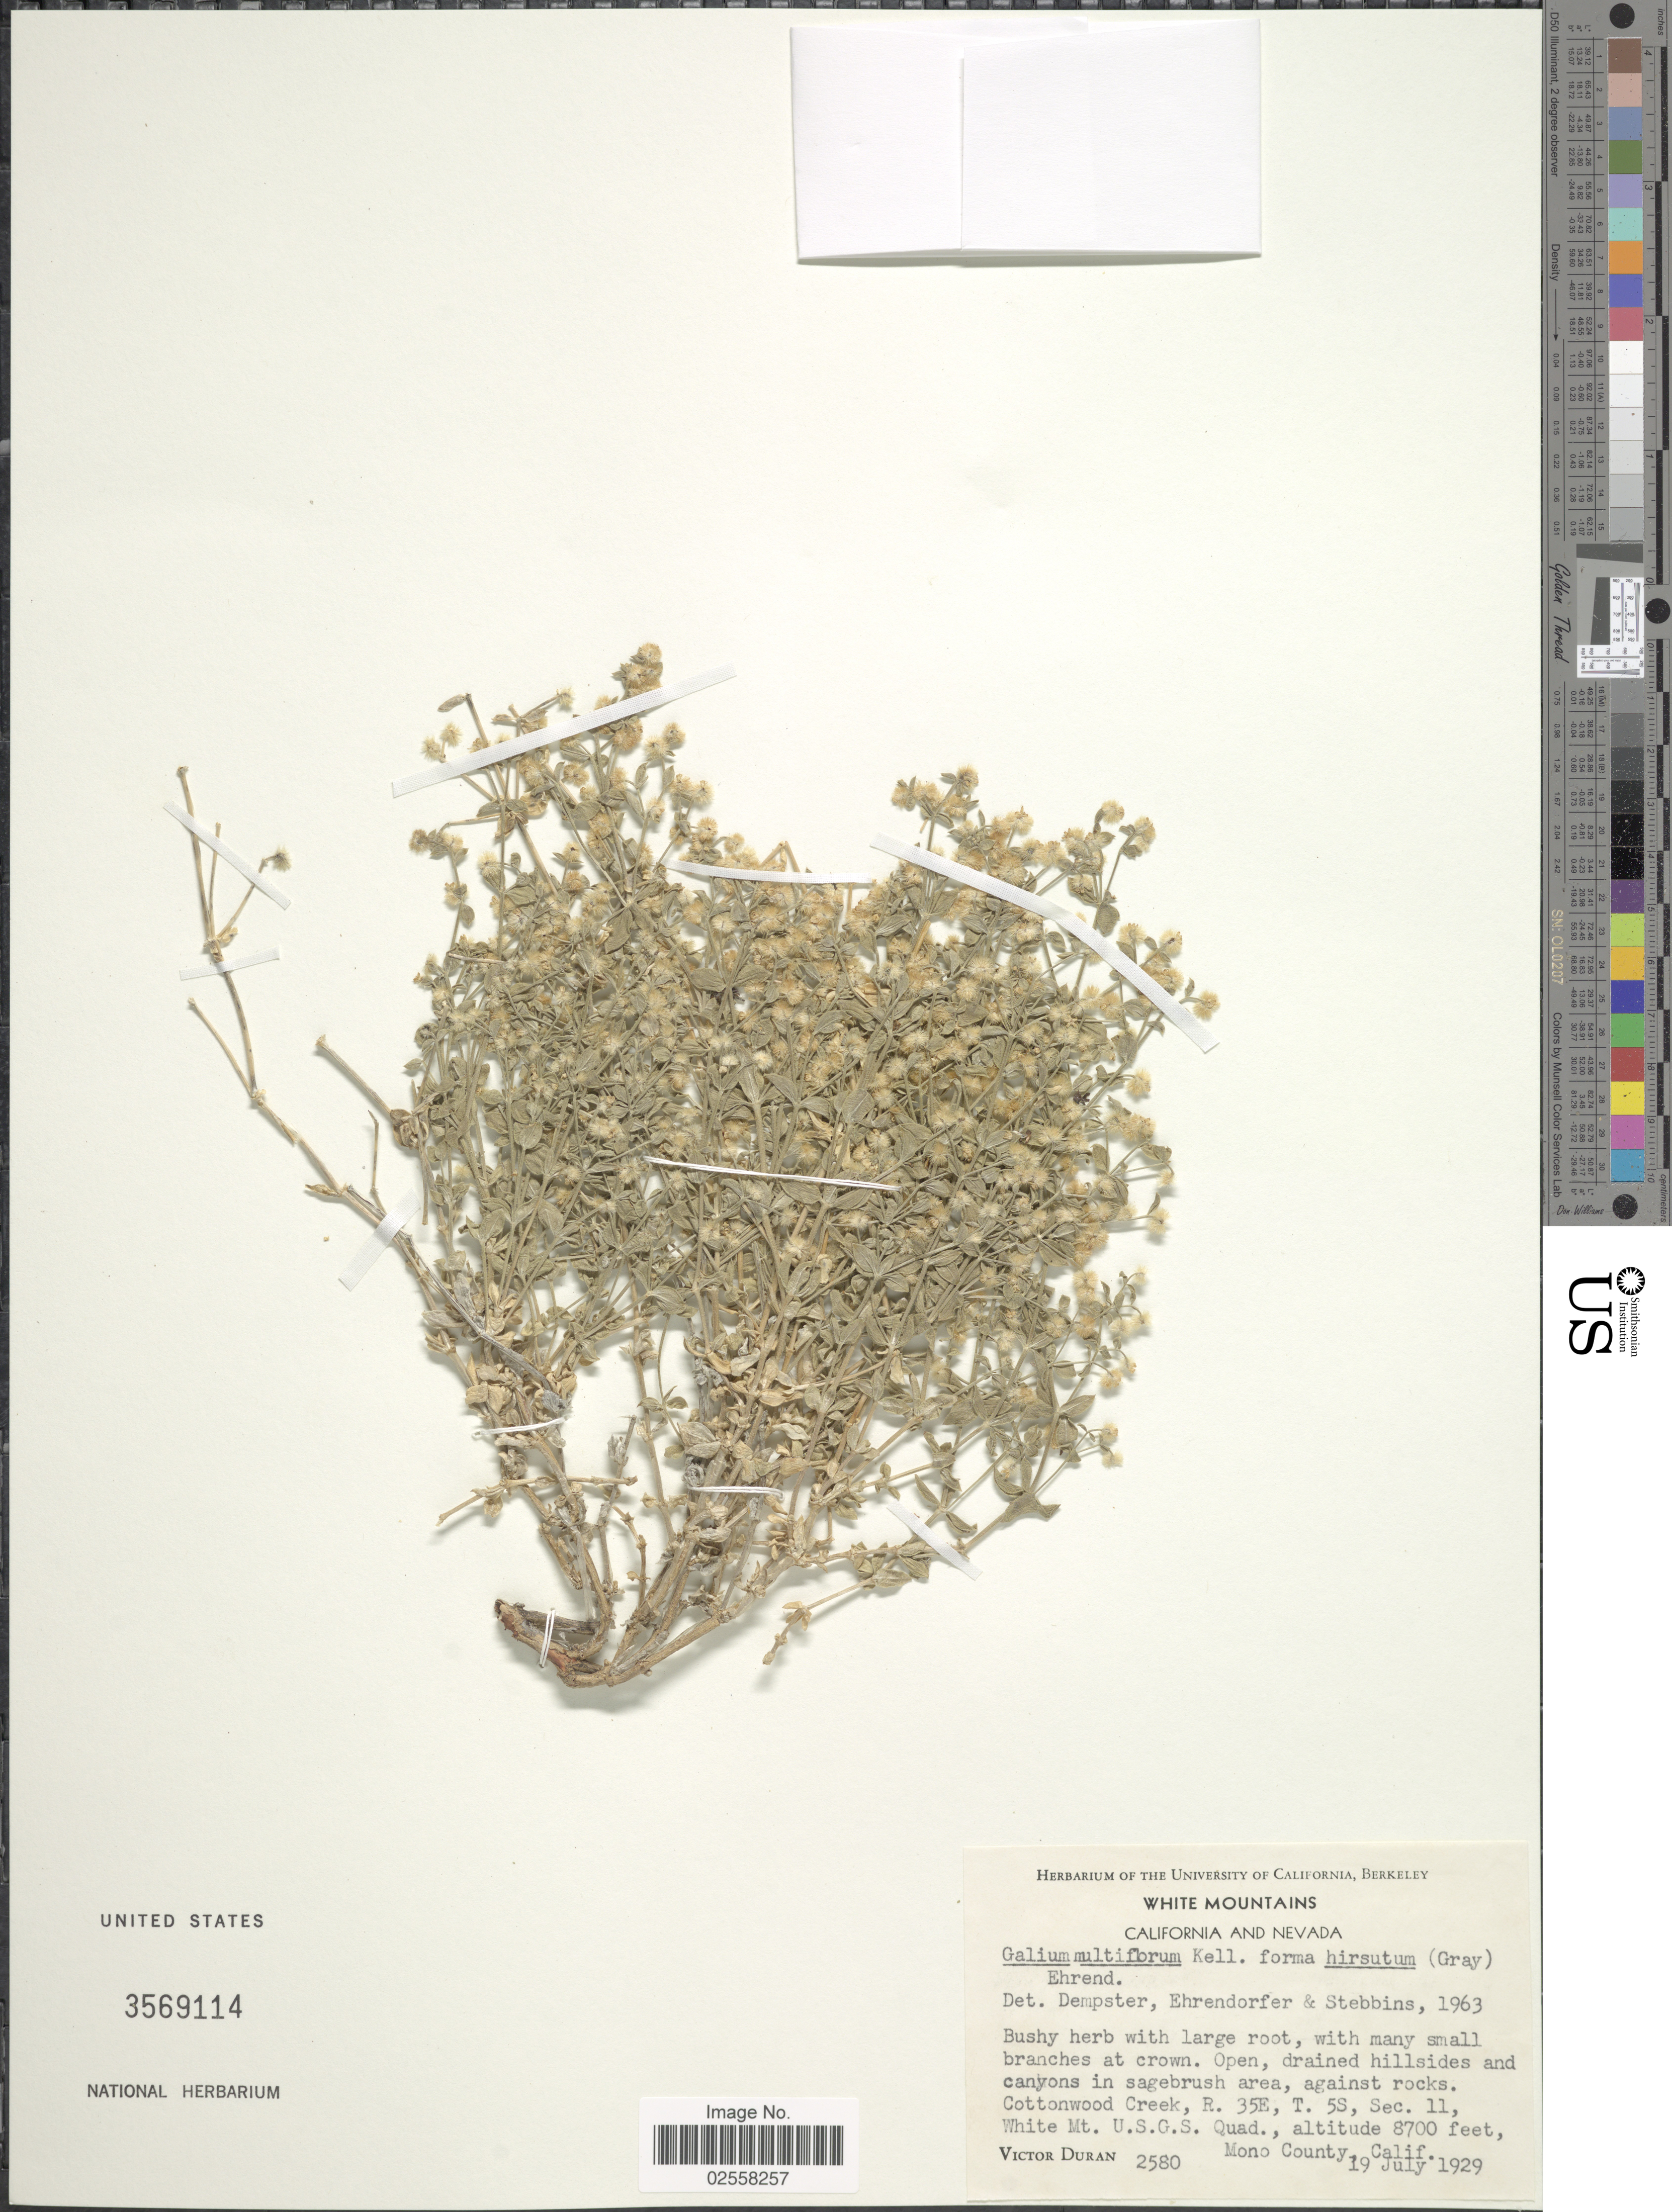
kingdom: Plantae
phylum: Tracheophyta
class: Magnoliopsida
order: Gentianales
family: Rubiaceae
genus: Galium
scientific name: Galium multiflorum f. hirsutum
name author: (A. Gray) Ehrend.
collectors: V. Duran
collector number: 2580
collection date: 1929-07-19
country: United States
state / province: California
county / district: Mono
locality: White Mountains, Cottonwood Creek, R35E, T5S, Sec 11, White Mt, U.S.G.S. Quad, Mono County, Calif.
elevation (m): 2652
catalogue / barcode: US 3569114